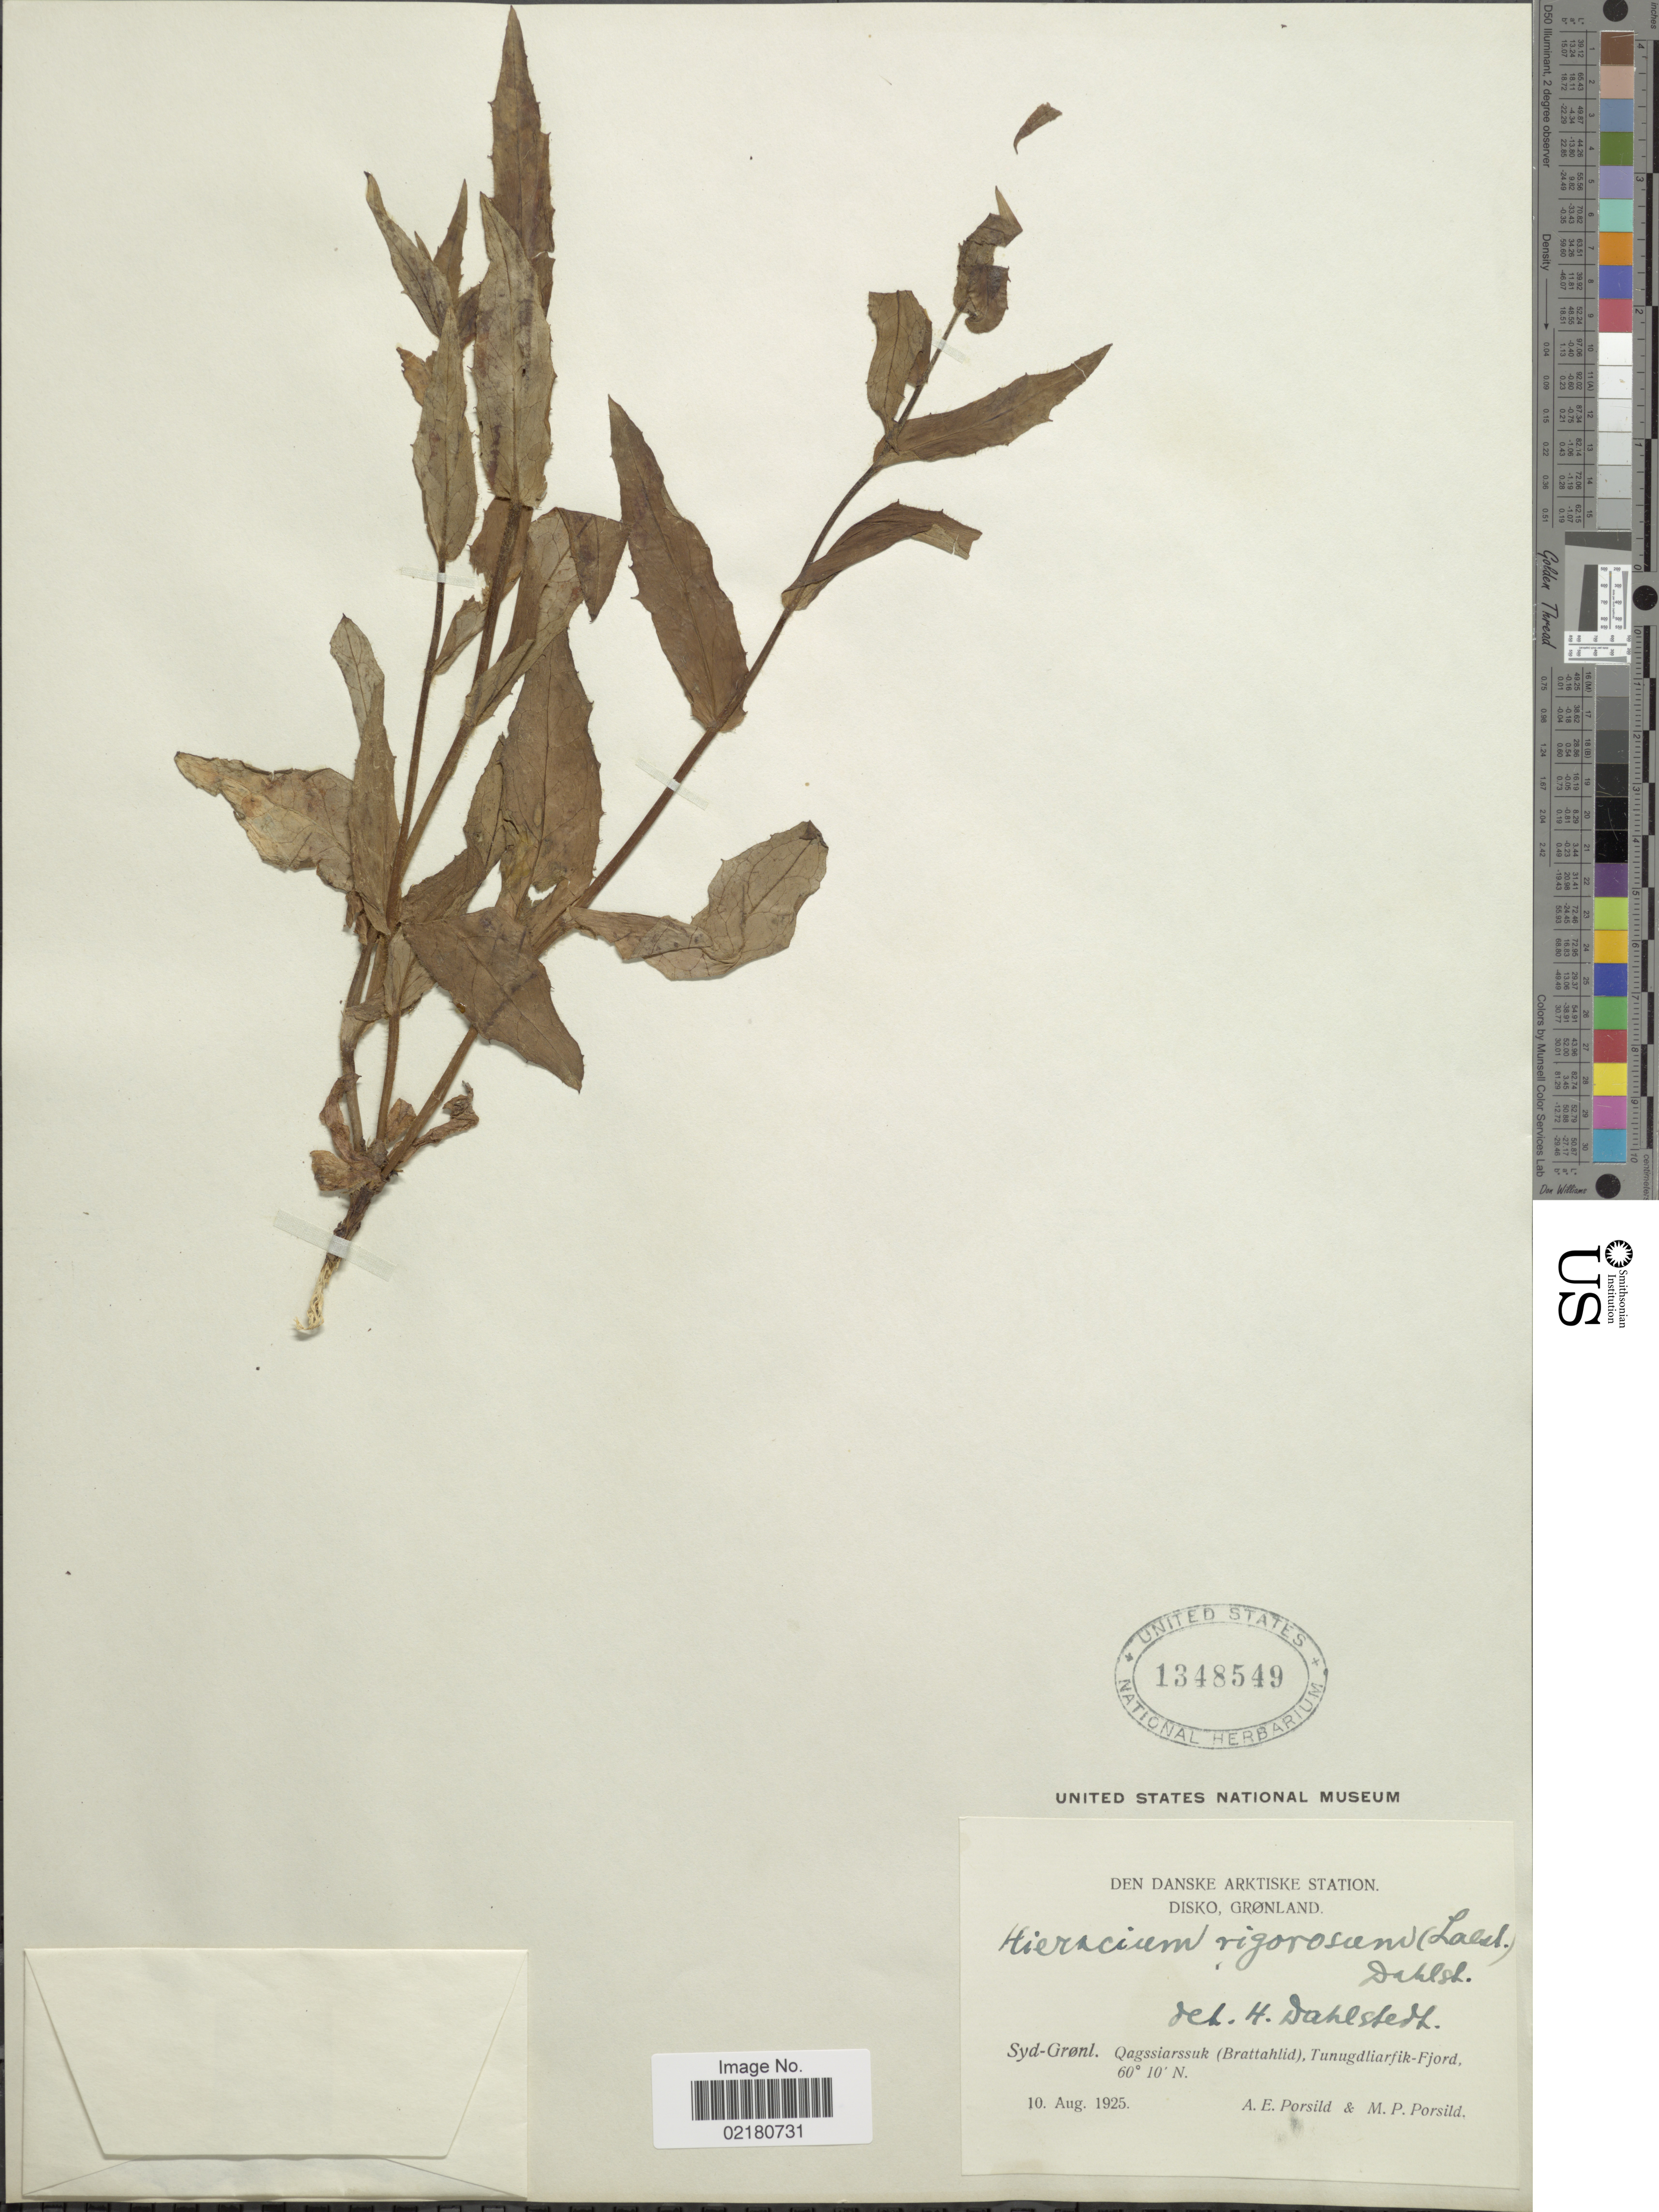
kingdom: Plantae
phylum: Tracheophyta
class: Magnoliopsida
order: Asterales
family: Asteraceae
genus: Hieracium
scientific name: Hieracium umbellatum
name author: L.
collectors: A. E. Porsild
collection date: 1925-08-10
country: Greenland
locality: Syd-gronl. Qagssiarssuk (Brattahlid). Tunugdliarfik-Fjord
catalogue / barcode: US 1348549